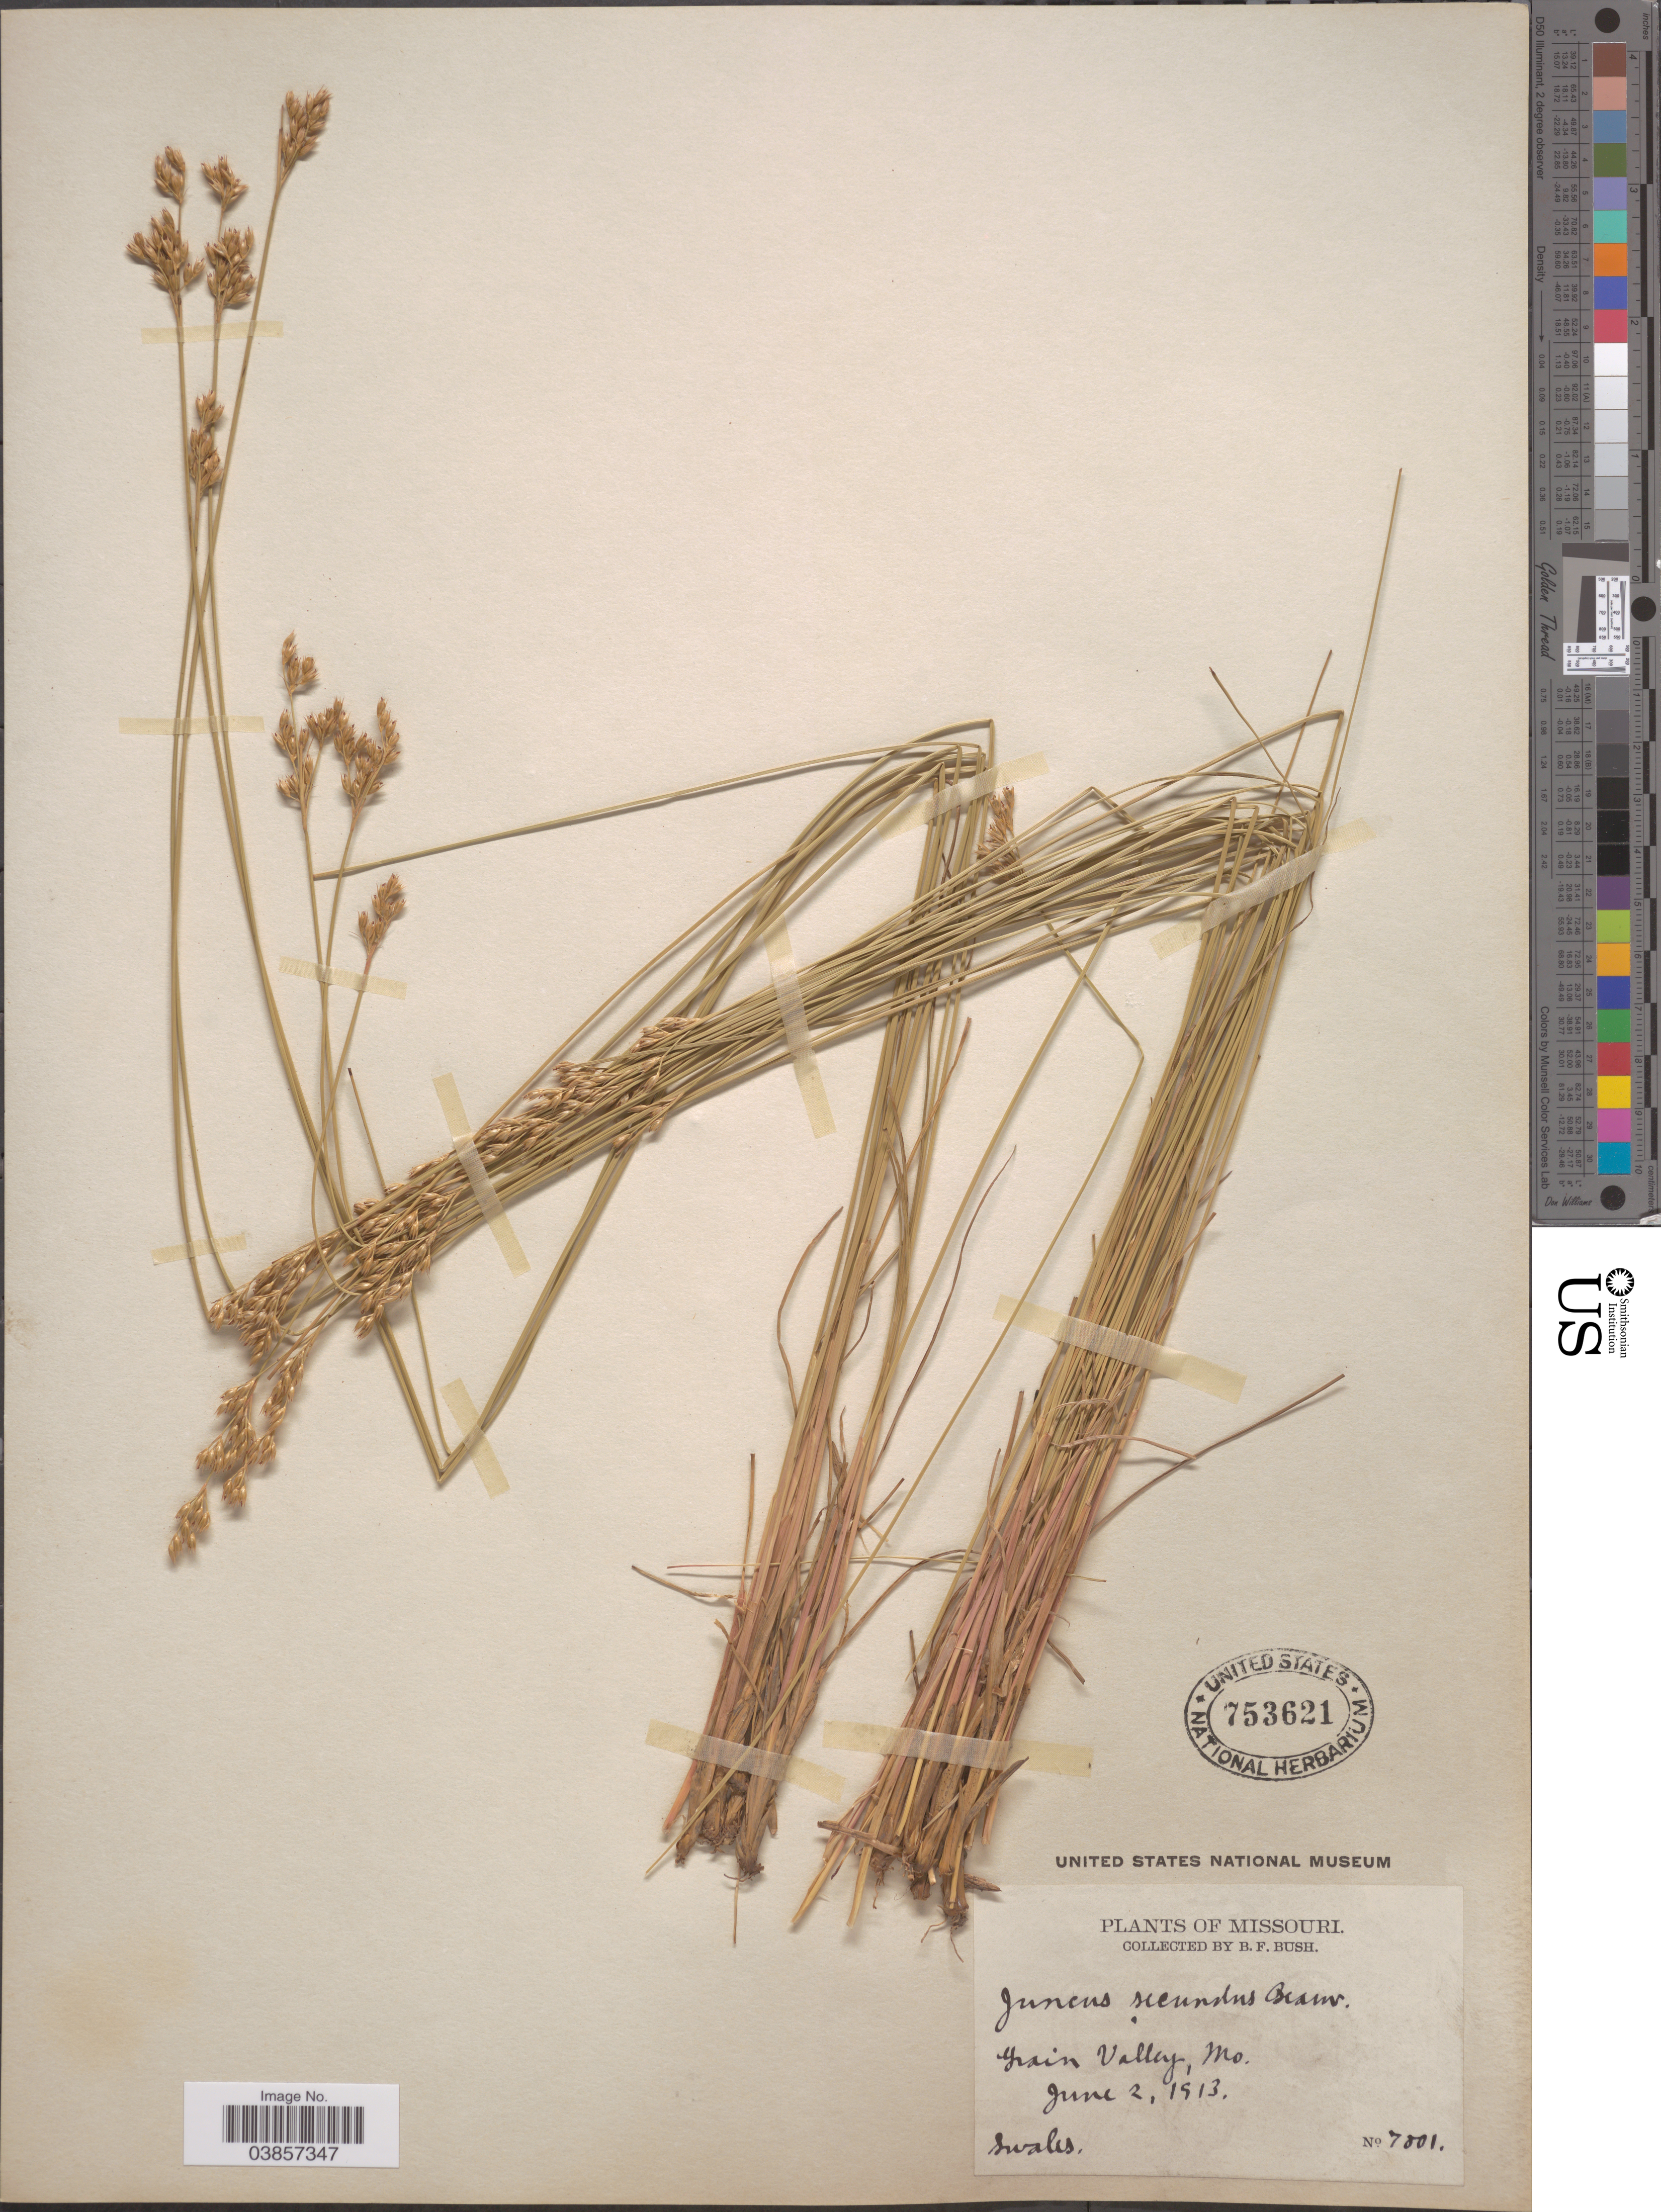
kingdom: Plantae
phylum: Tracheophyta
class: Liliopsida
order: Poales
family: Juncaceae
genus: Juncus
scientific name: Juncus secundus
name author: P. Beauv.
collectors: B. F. Bush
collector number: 7001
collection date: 1913-06-02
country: United States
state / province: Missouri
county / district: Jackson County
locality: Grain Valley.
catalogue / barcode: US 753621